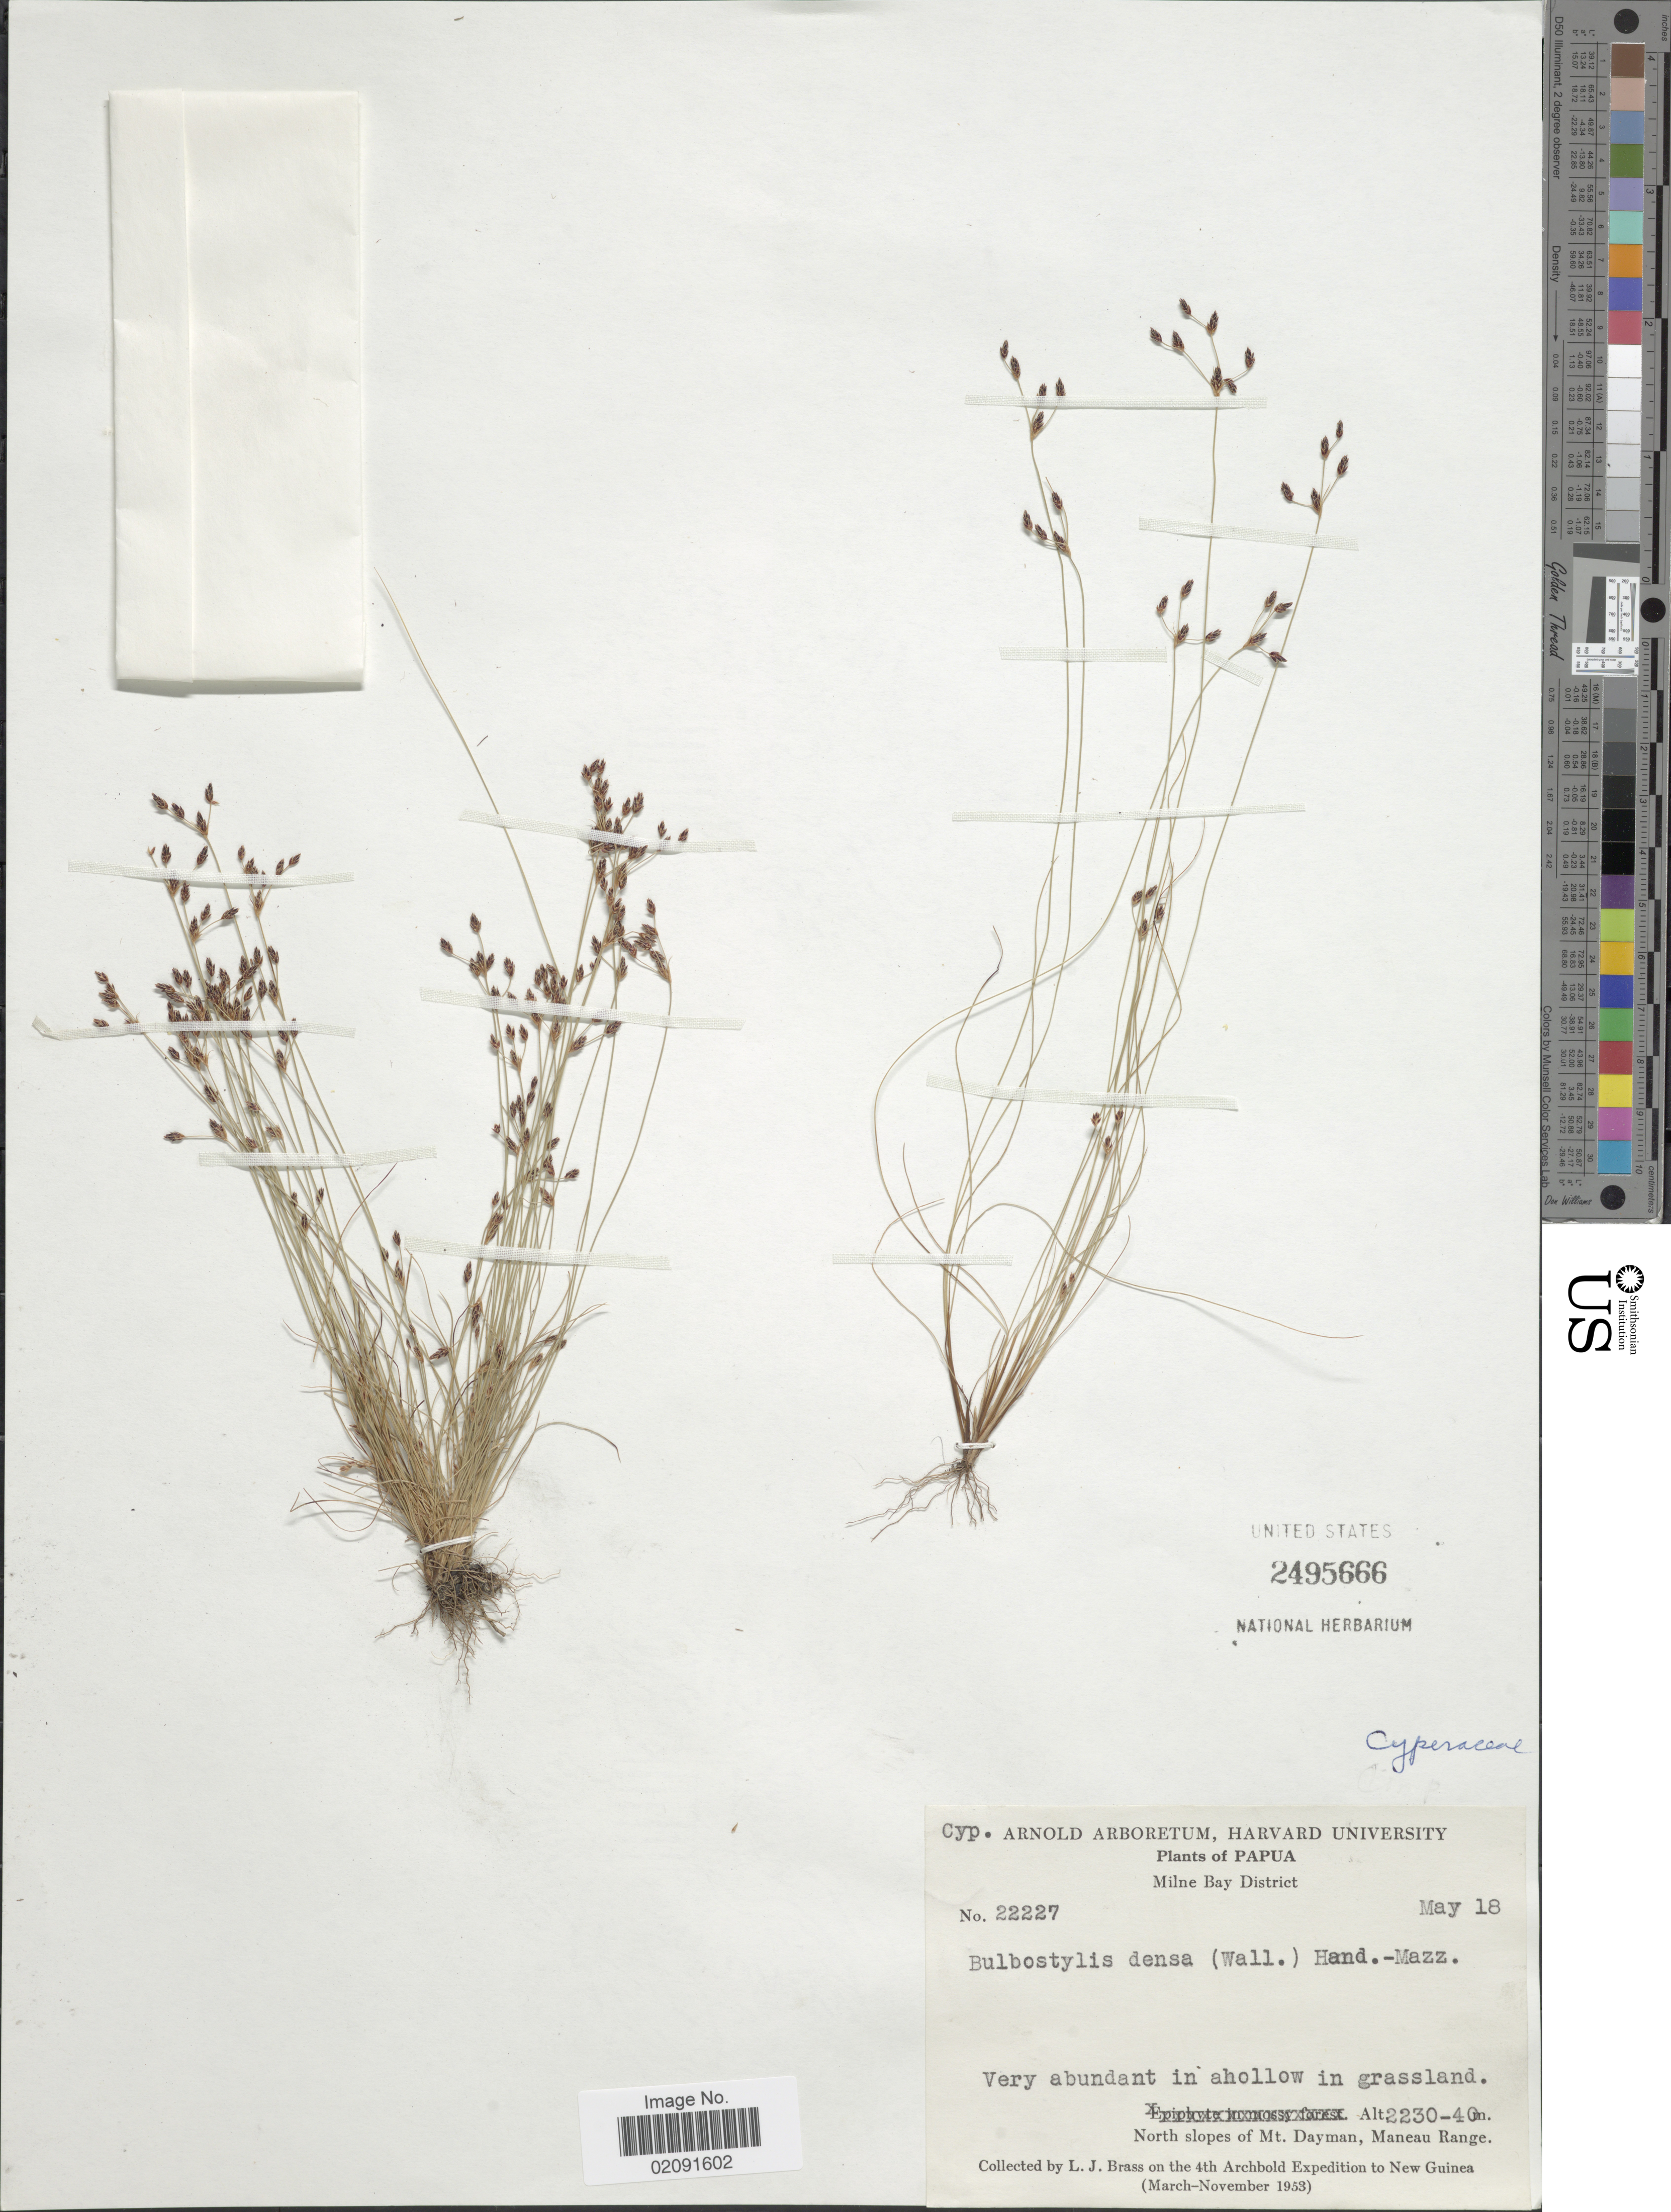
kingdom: Plantae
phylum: Tracheophyta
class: Liliopsida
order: Poales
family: Cyperaceae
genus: Bulbostylis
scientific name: Bulbostylis densa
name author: (Wall.) Hand.-Mazz.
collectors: L. J. Brass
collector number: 22227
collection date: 1953-05-18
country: Papua New Guinea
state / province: Milne Bay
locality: Papua. North slopes of Mt. Dayman, Maneau Range. New Guinea.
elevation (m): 2230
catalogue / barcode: US 2495666